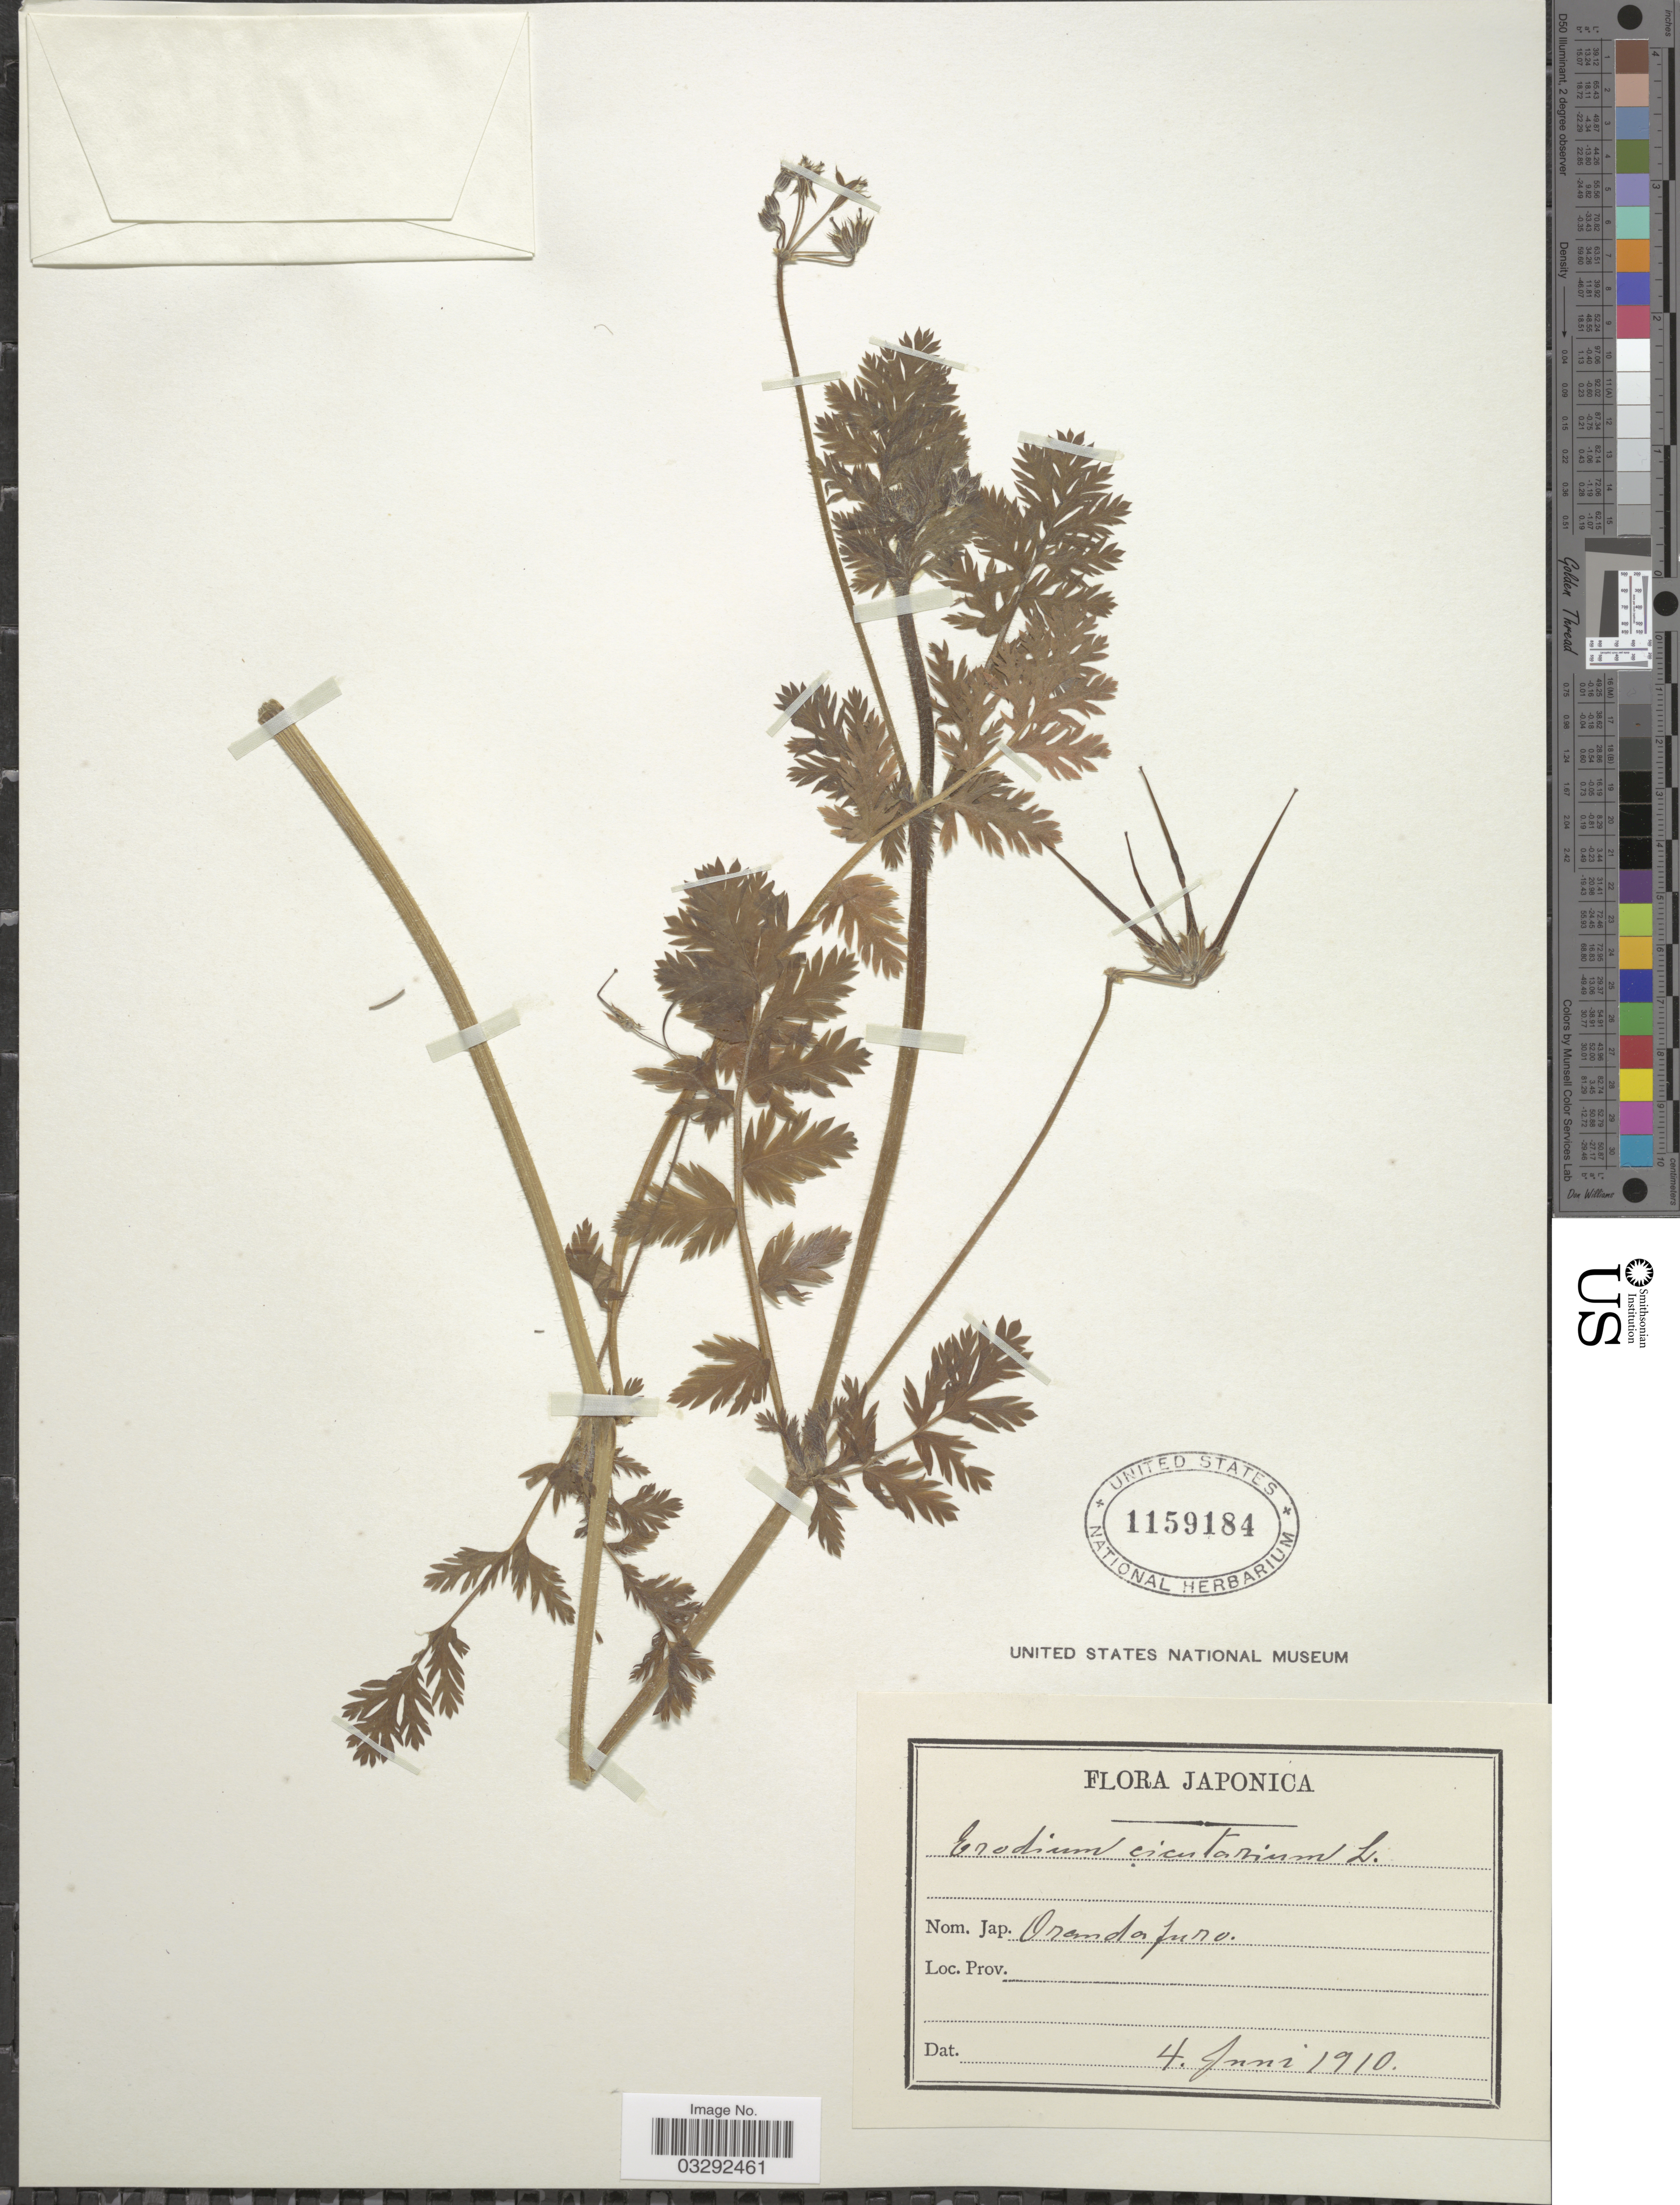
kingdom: Plantae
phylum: Tracheophyta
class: Magnoliopsida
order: Geraniales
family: Geraniaceae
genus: Erodium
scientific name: Erodium cicutarium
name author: (L.) L'Hér.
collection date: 1910-06-04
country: Japan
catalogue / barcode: US 1159184